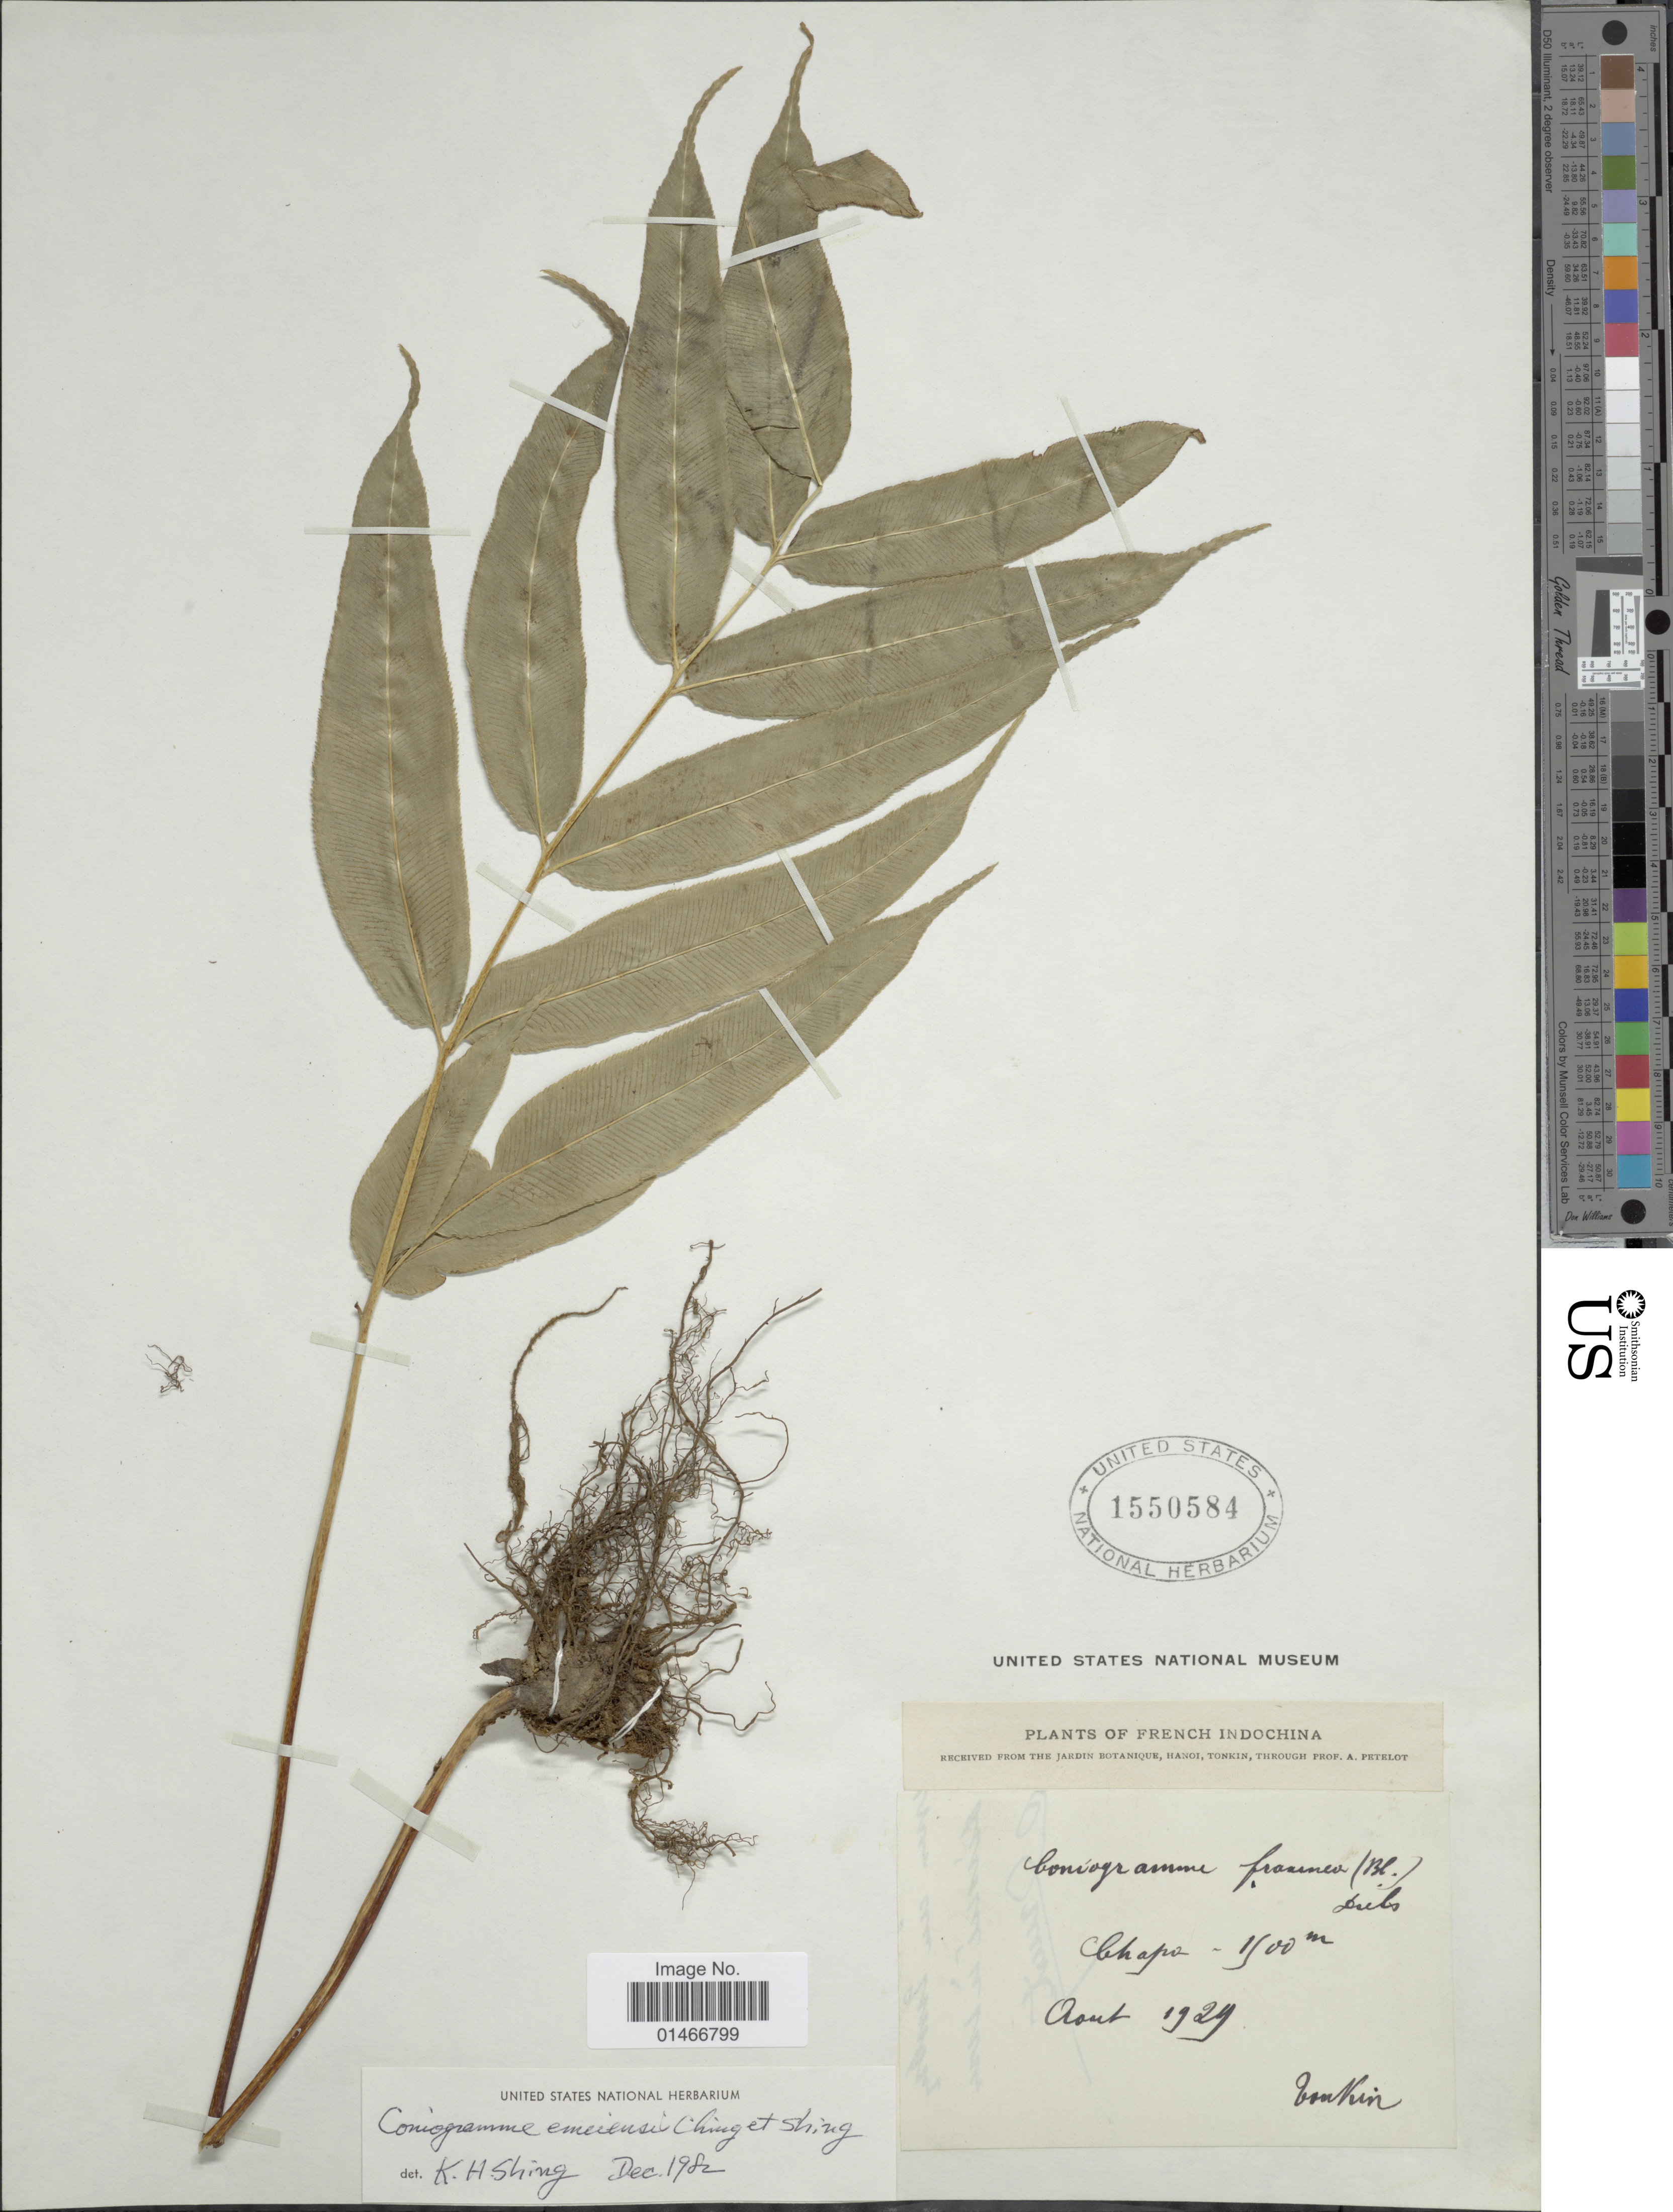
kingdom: Plantae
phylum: Tracheophyta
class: Polypodiopsida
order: Polypodiales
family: Pteridaceae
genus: Coniogramme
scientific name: Coniogramme emeiensis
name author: Ching & K.H. Shing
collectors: A. Petelot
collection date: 1929-08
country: Vietnam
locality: French Indochina. Tonkin.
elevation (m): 1500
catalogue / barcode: US 1550584